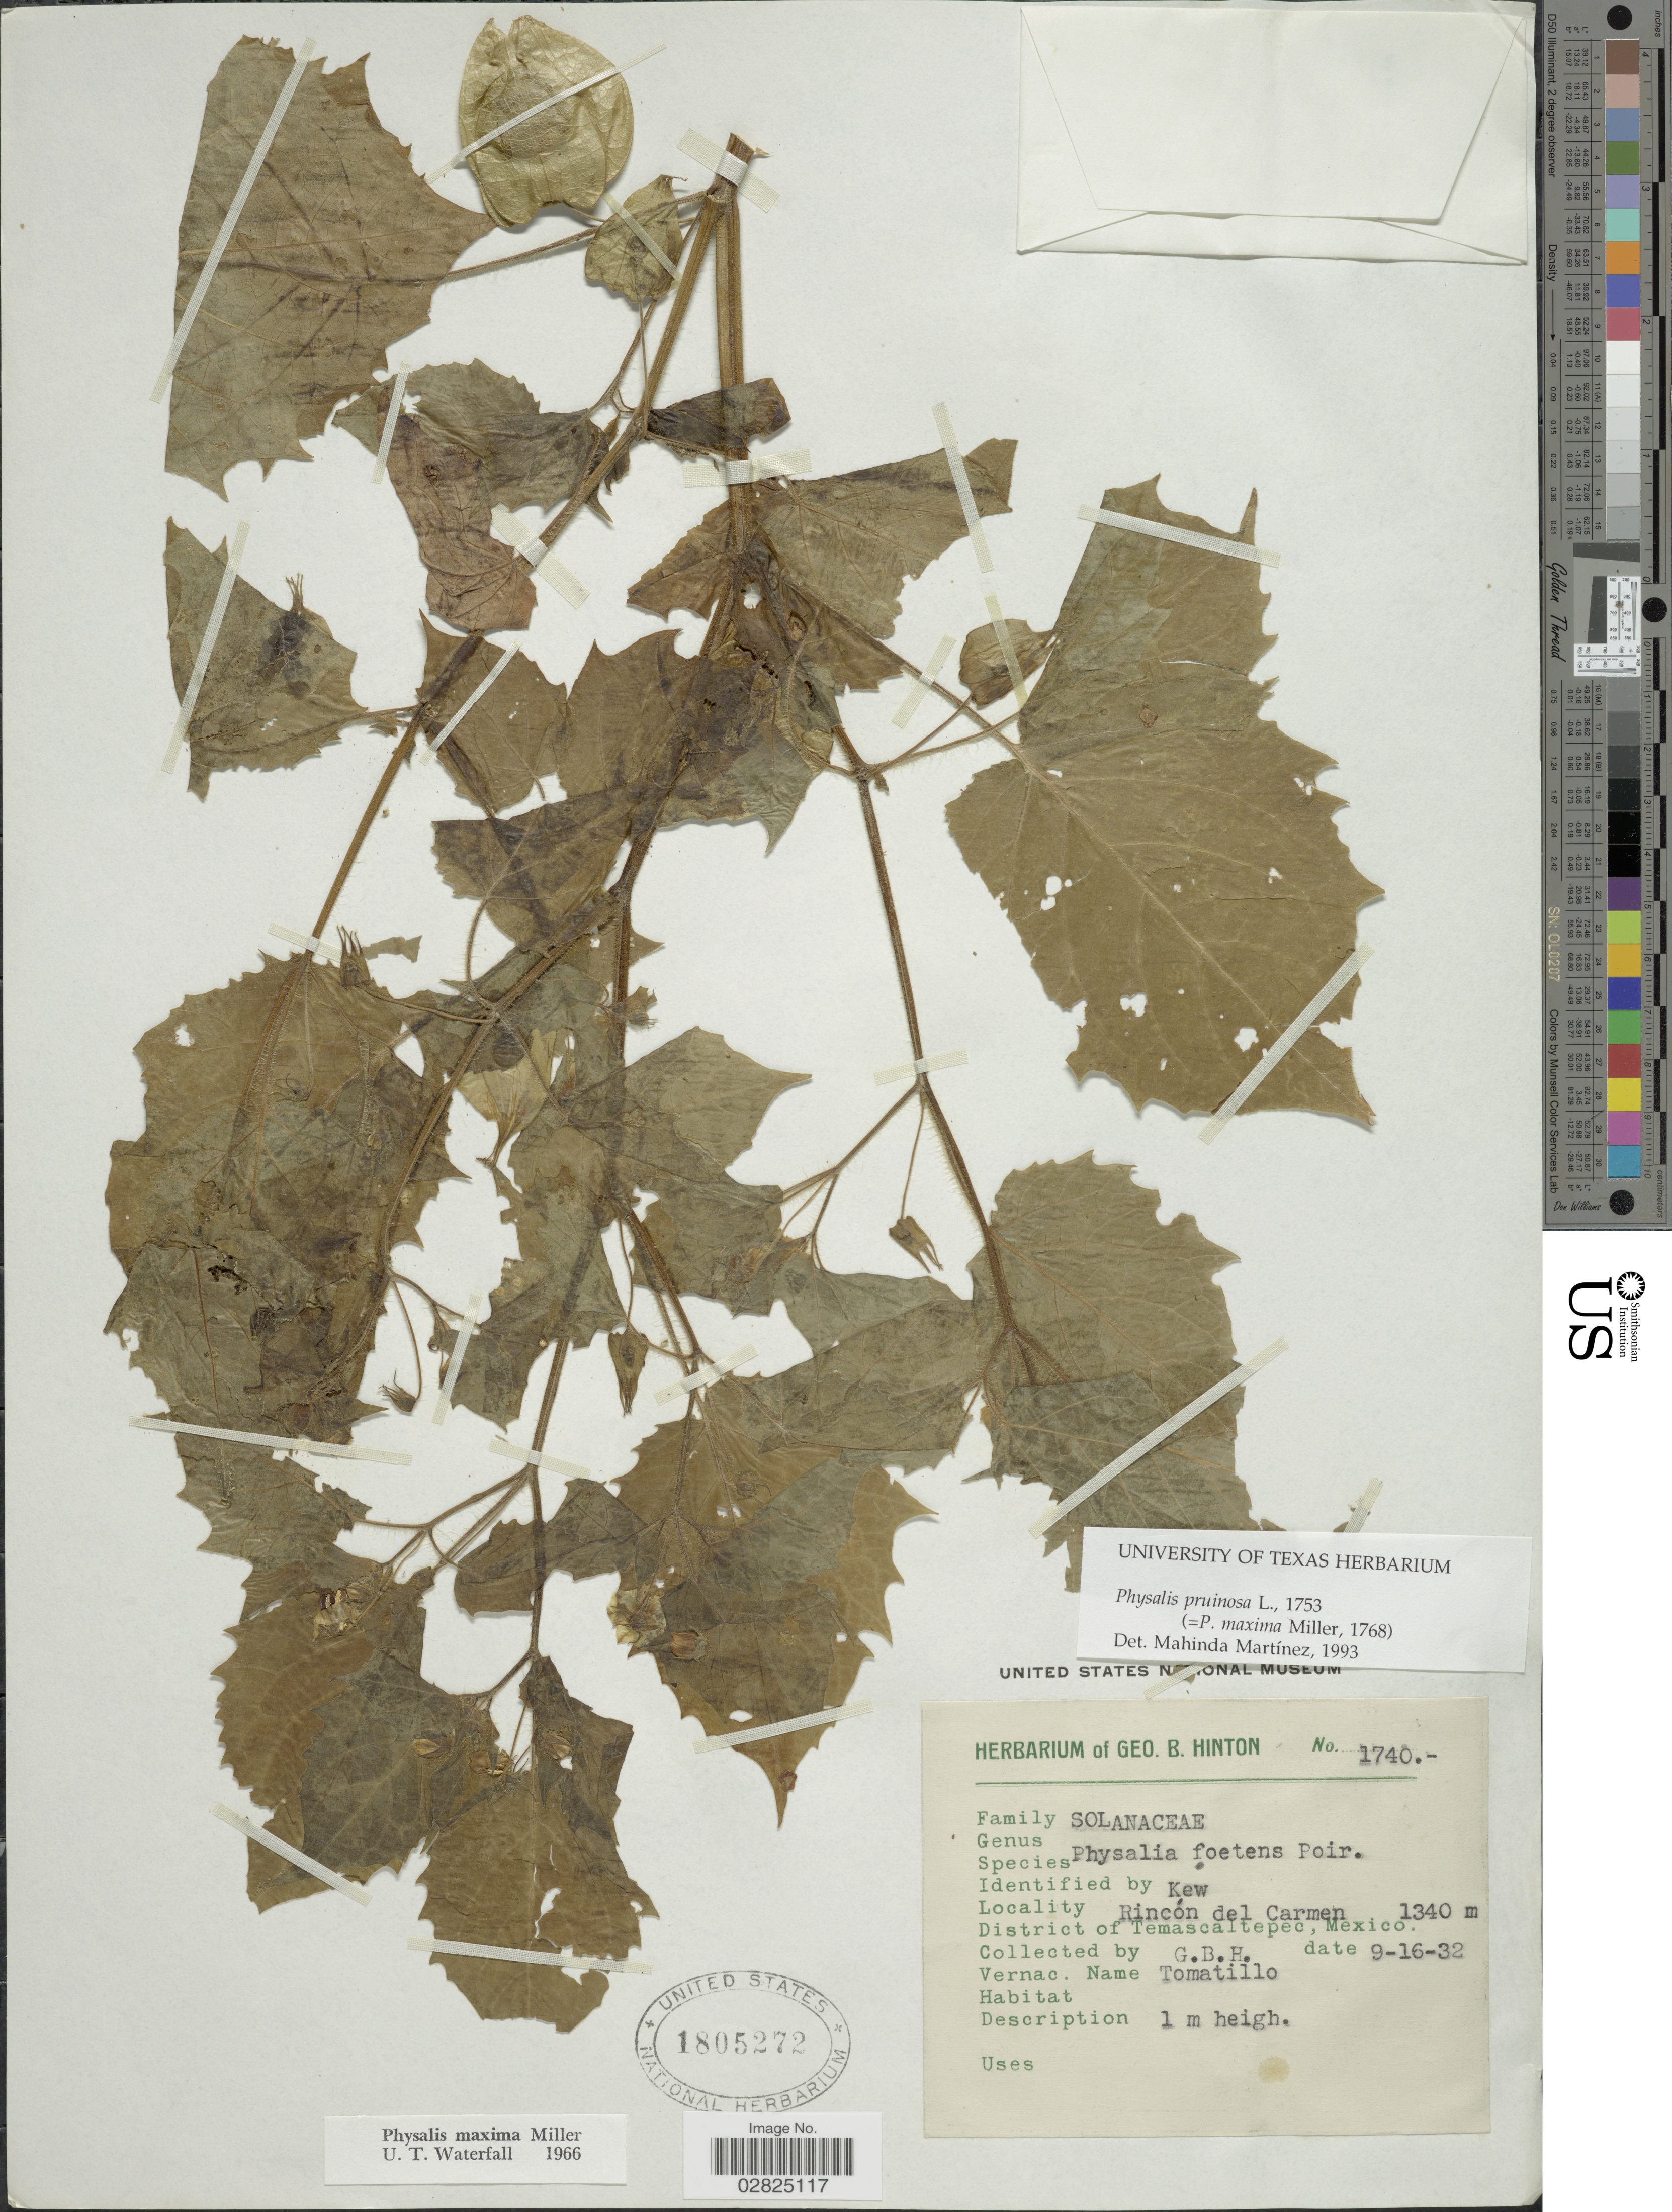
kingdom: Plantae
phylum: Tracheophyta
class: Magnoliopsida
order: Solanales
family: Solanaceae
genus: Physalis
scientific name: Physalis pruinosa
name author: L.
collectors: G. B. Hinton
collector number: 1740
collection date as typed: Transcribed d/m/y: 16/9/32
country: Mexico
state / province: México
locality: Rincón del Carmen, District of Temascaltepec.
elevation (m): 1340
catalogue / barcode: US 1805272